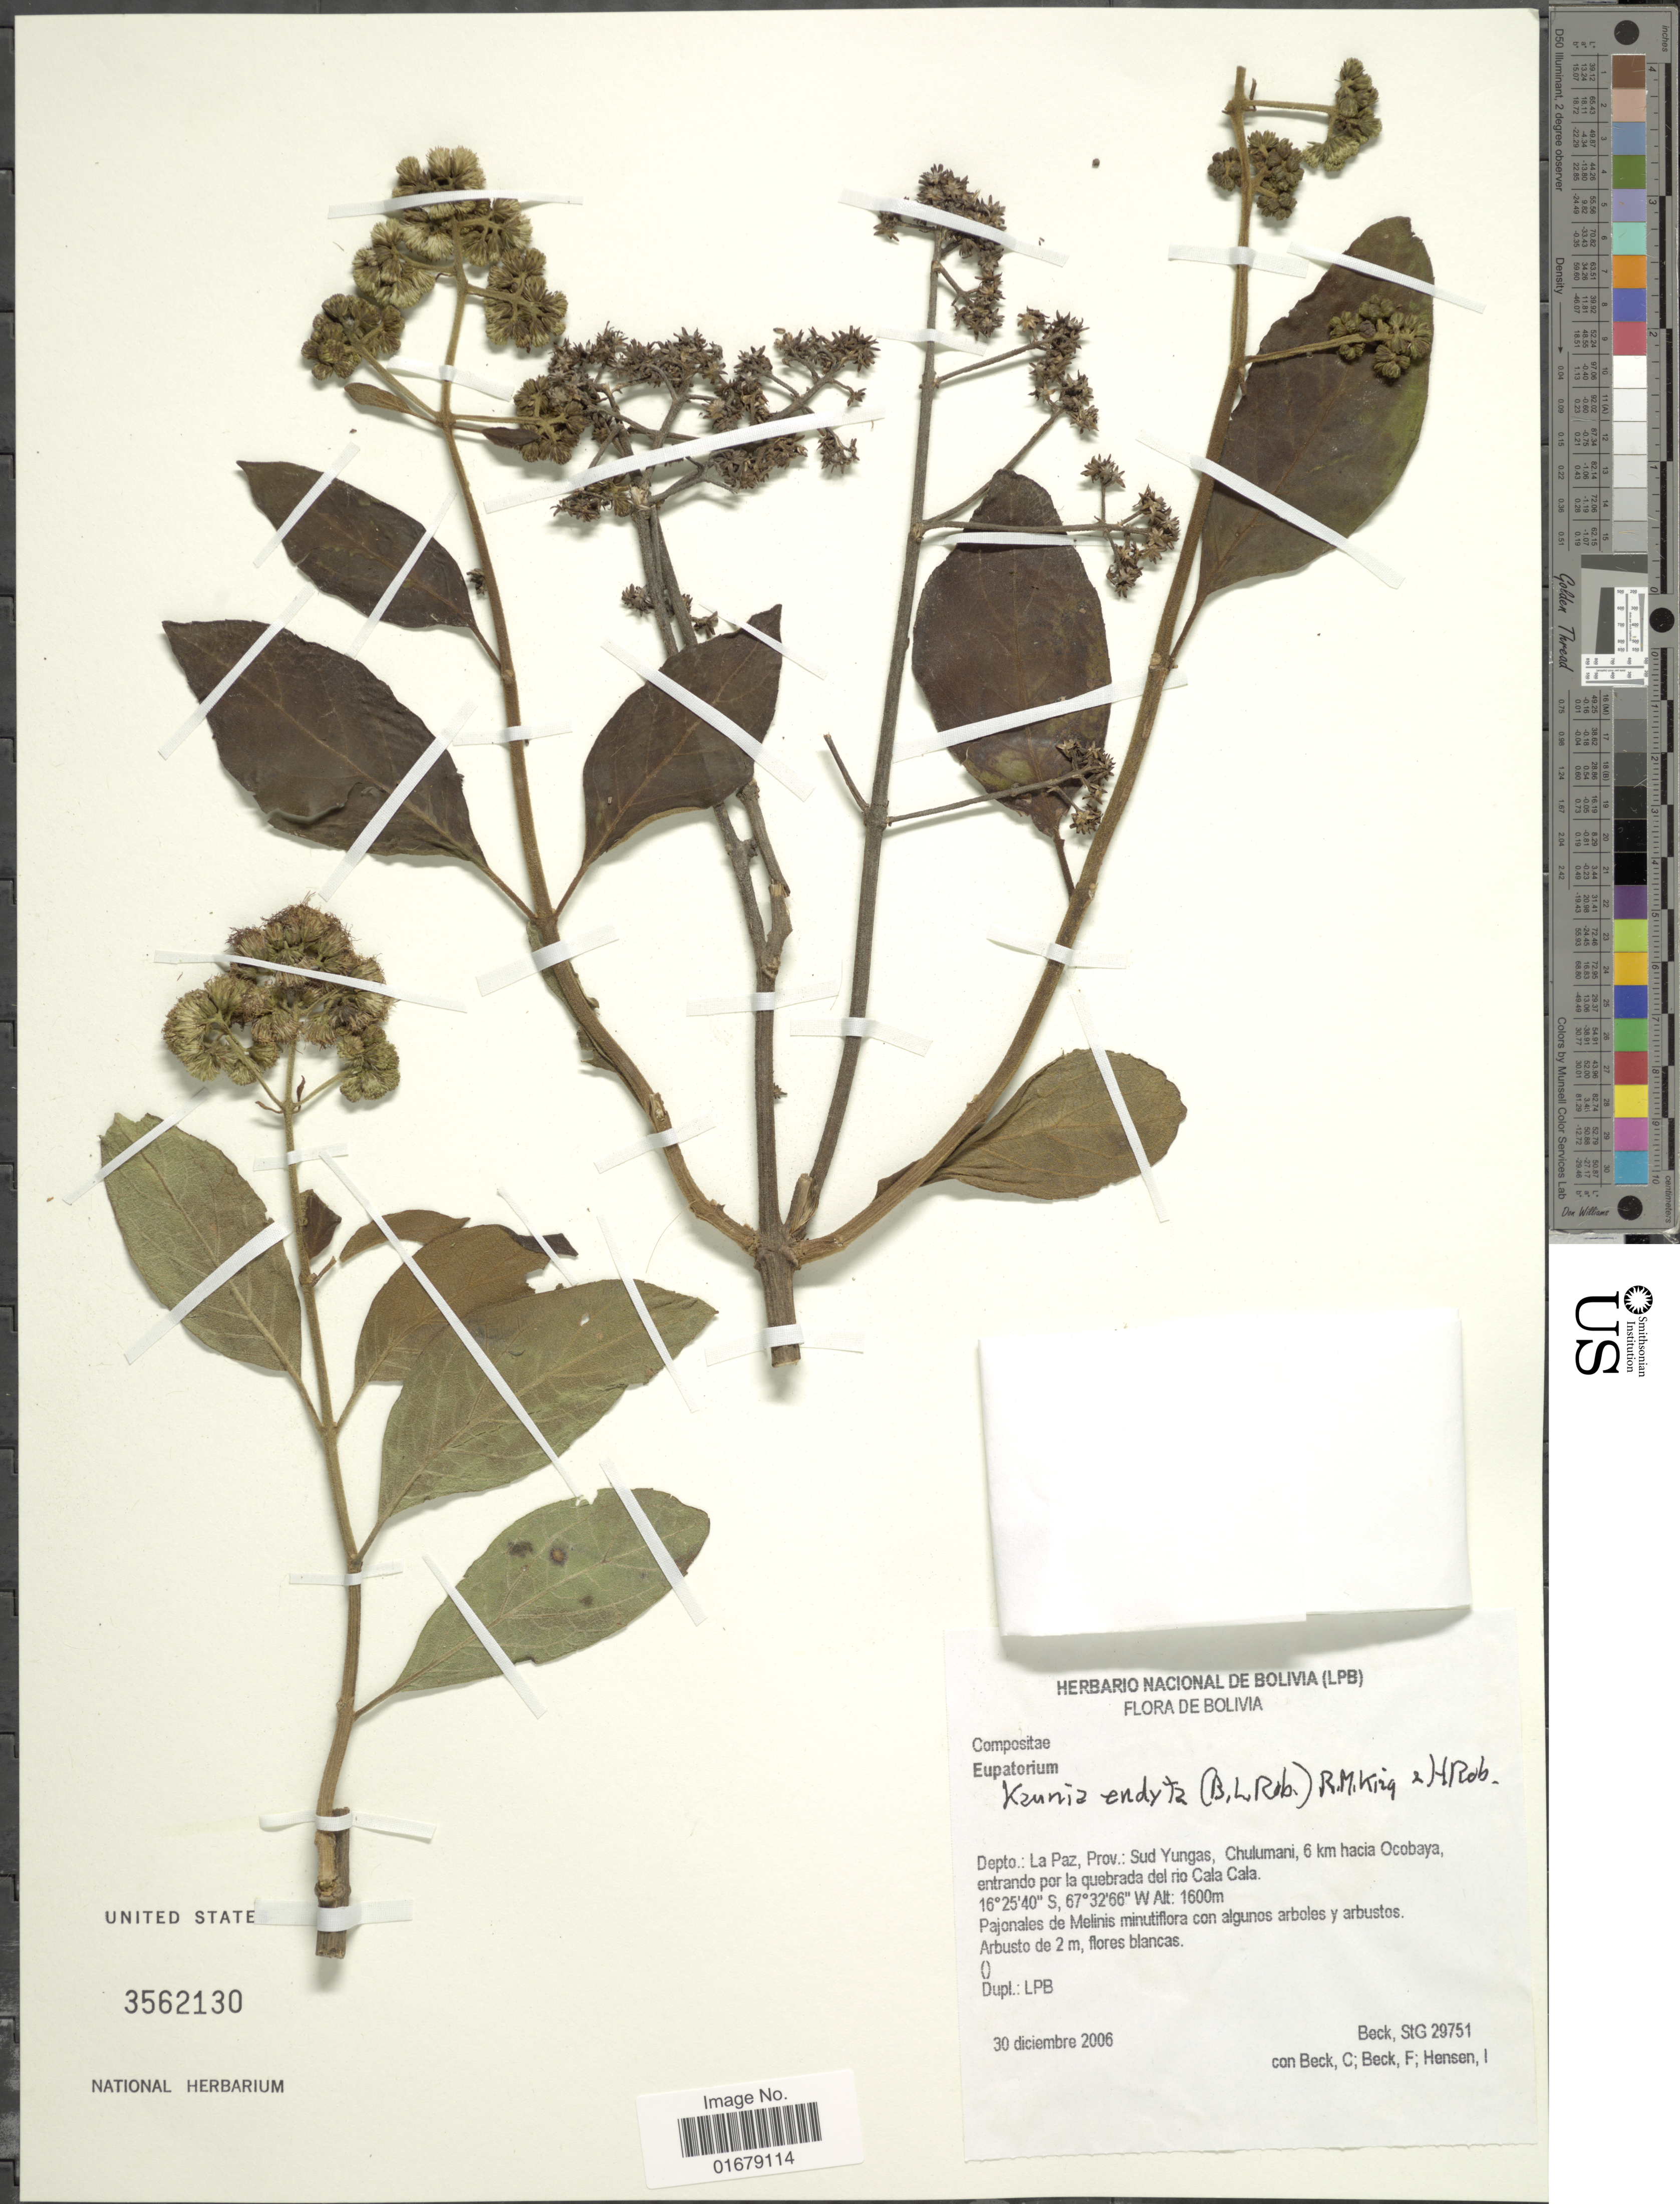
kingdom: Plantae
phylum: Tracheophyta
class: Magnoliopsida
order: Asterales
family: Asteraceae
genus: Kaunia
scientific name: Kaunia endyta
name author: (B.L. Rob.) R.M. King & H. Rob.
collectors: S. G. Beck, C. K. Beck, F. Beck & I. Hensen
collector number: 29751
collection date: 2006-12-30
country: Bolivia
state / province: La Paz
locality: Bolivia. Depto.: La Paz, Prov.: Sud Yungas, Chulumani, 6 km hacia Ocobaya, entrando por la quebrada del rio Cala Cala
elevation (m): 1600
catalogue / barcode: US 3562130